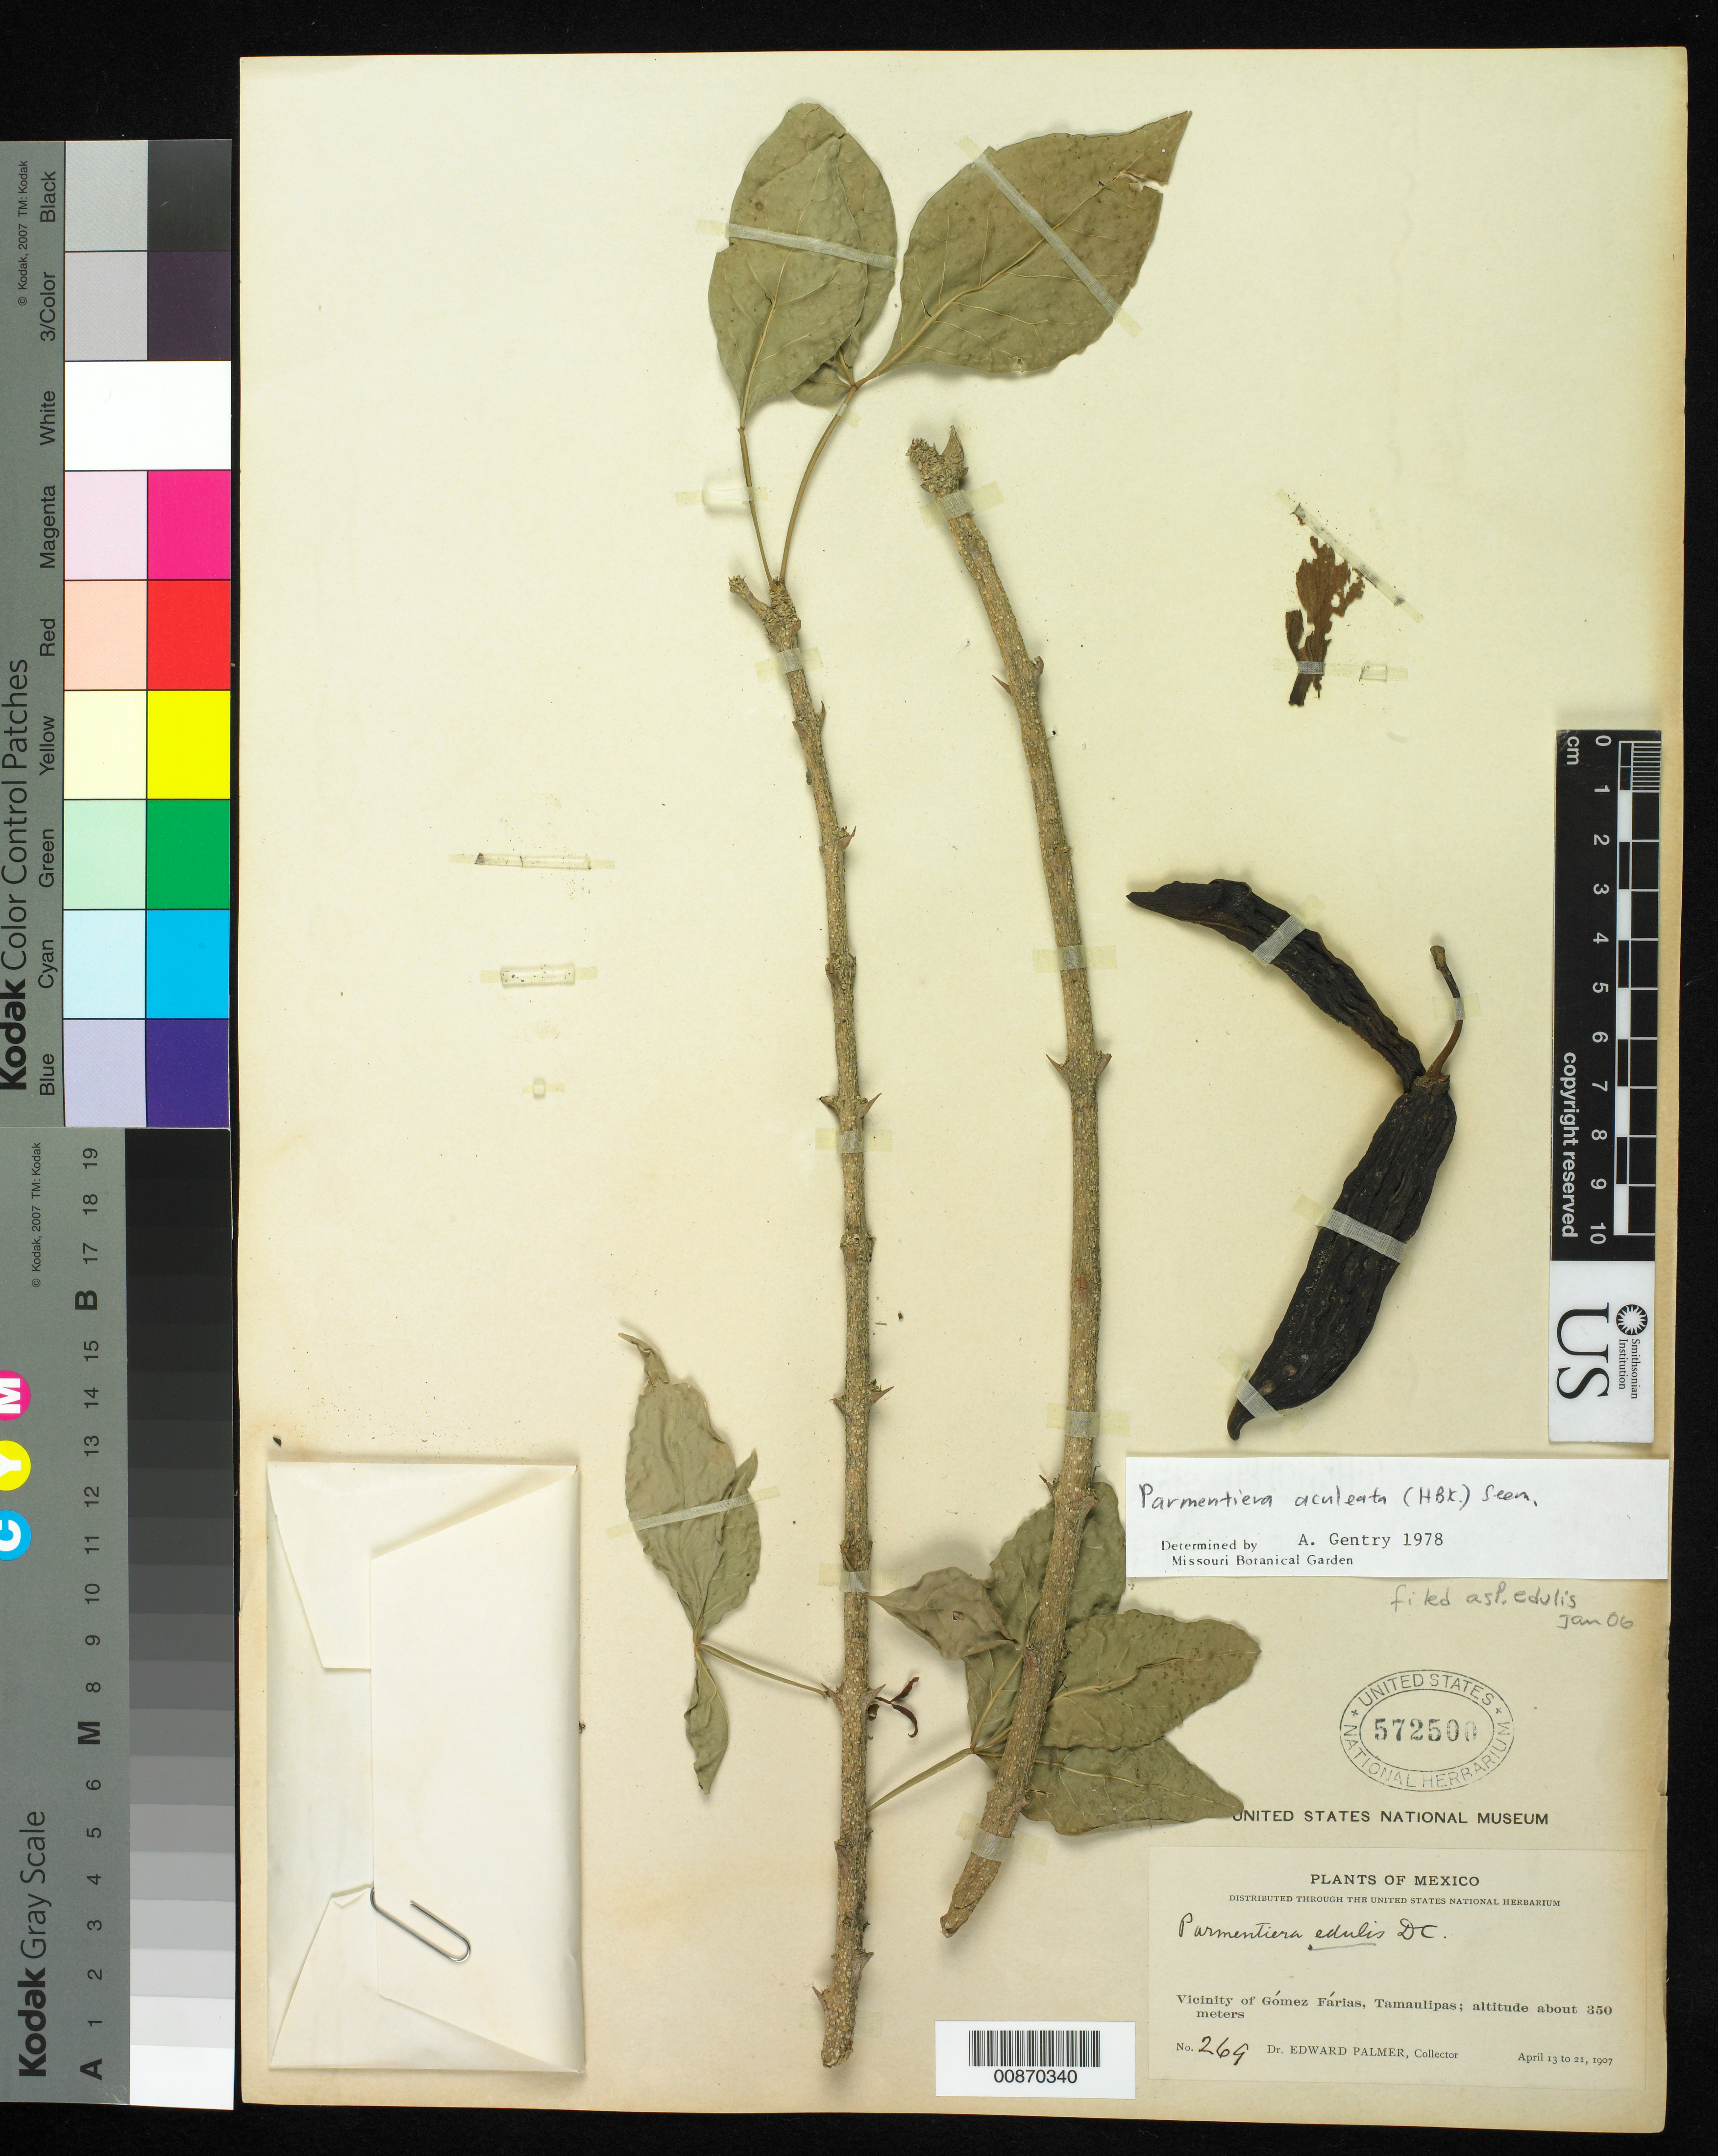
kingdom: Plantae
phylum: Tracheophyta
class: Magnoliopsida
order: Lamiales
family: Bignoniaceae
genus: Parmentiera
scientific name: Parmentiera edulis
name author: Raf.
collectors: E. Palmer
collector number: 269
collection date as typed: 13 Apr 1907 to 21 Apr 1907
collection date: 1907-04-13/1907-04-21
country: Mexico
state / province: Tamaulipas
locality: Vicinity of Gómez Farias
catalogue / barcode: US 572500